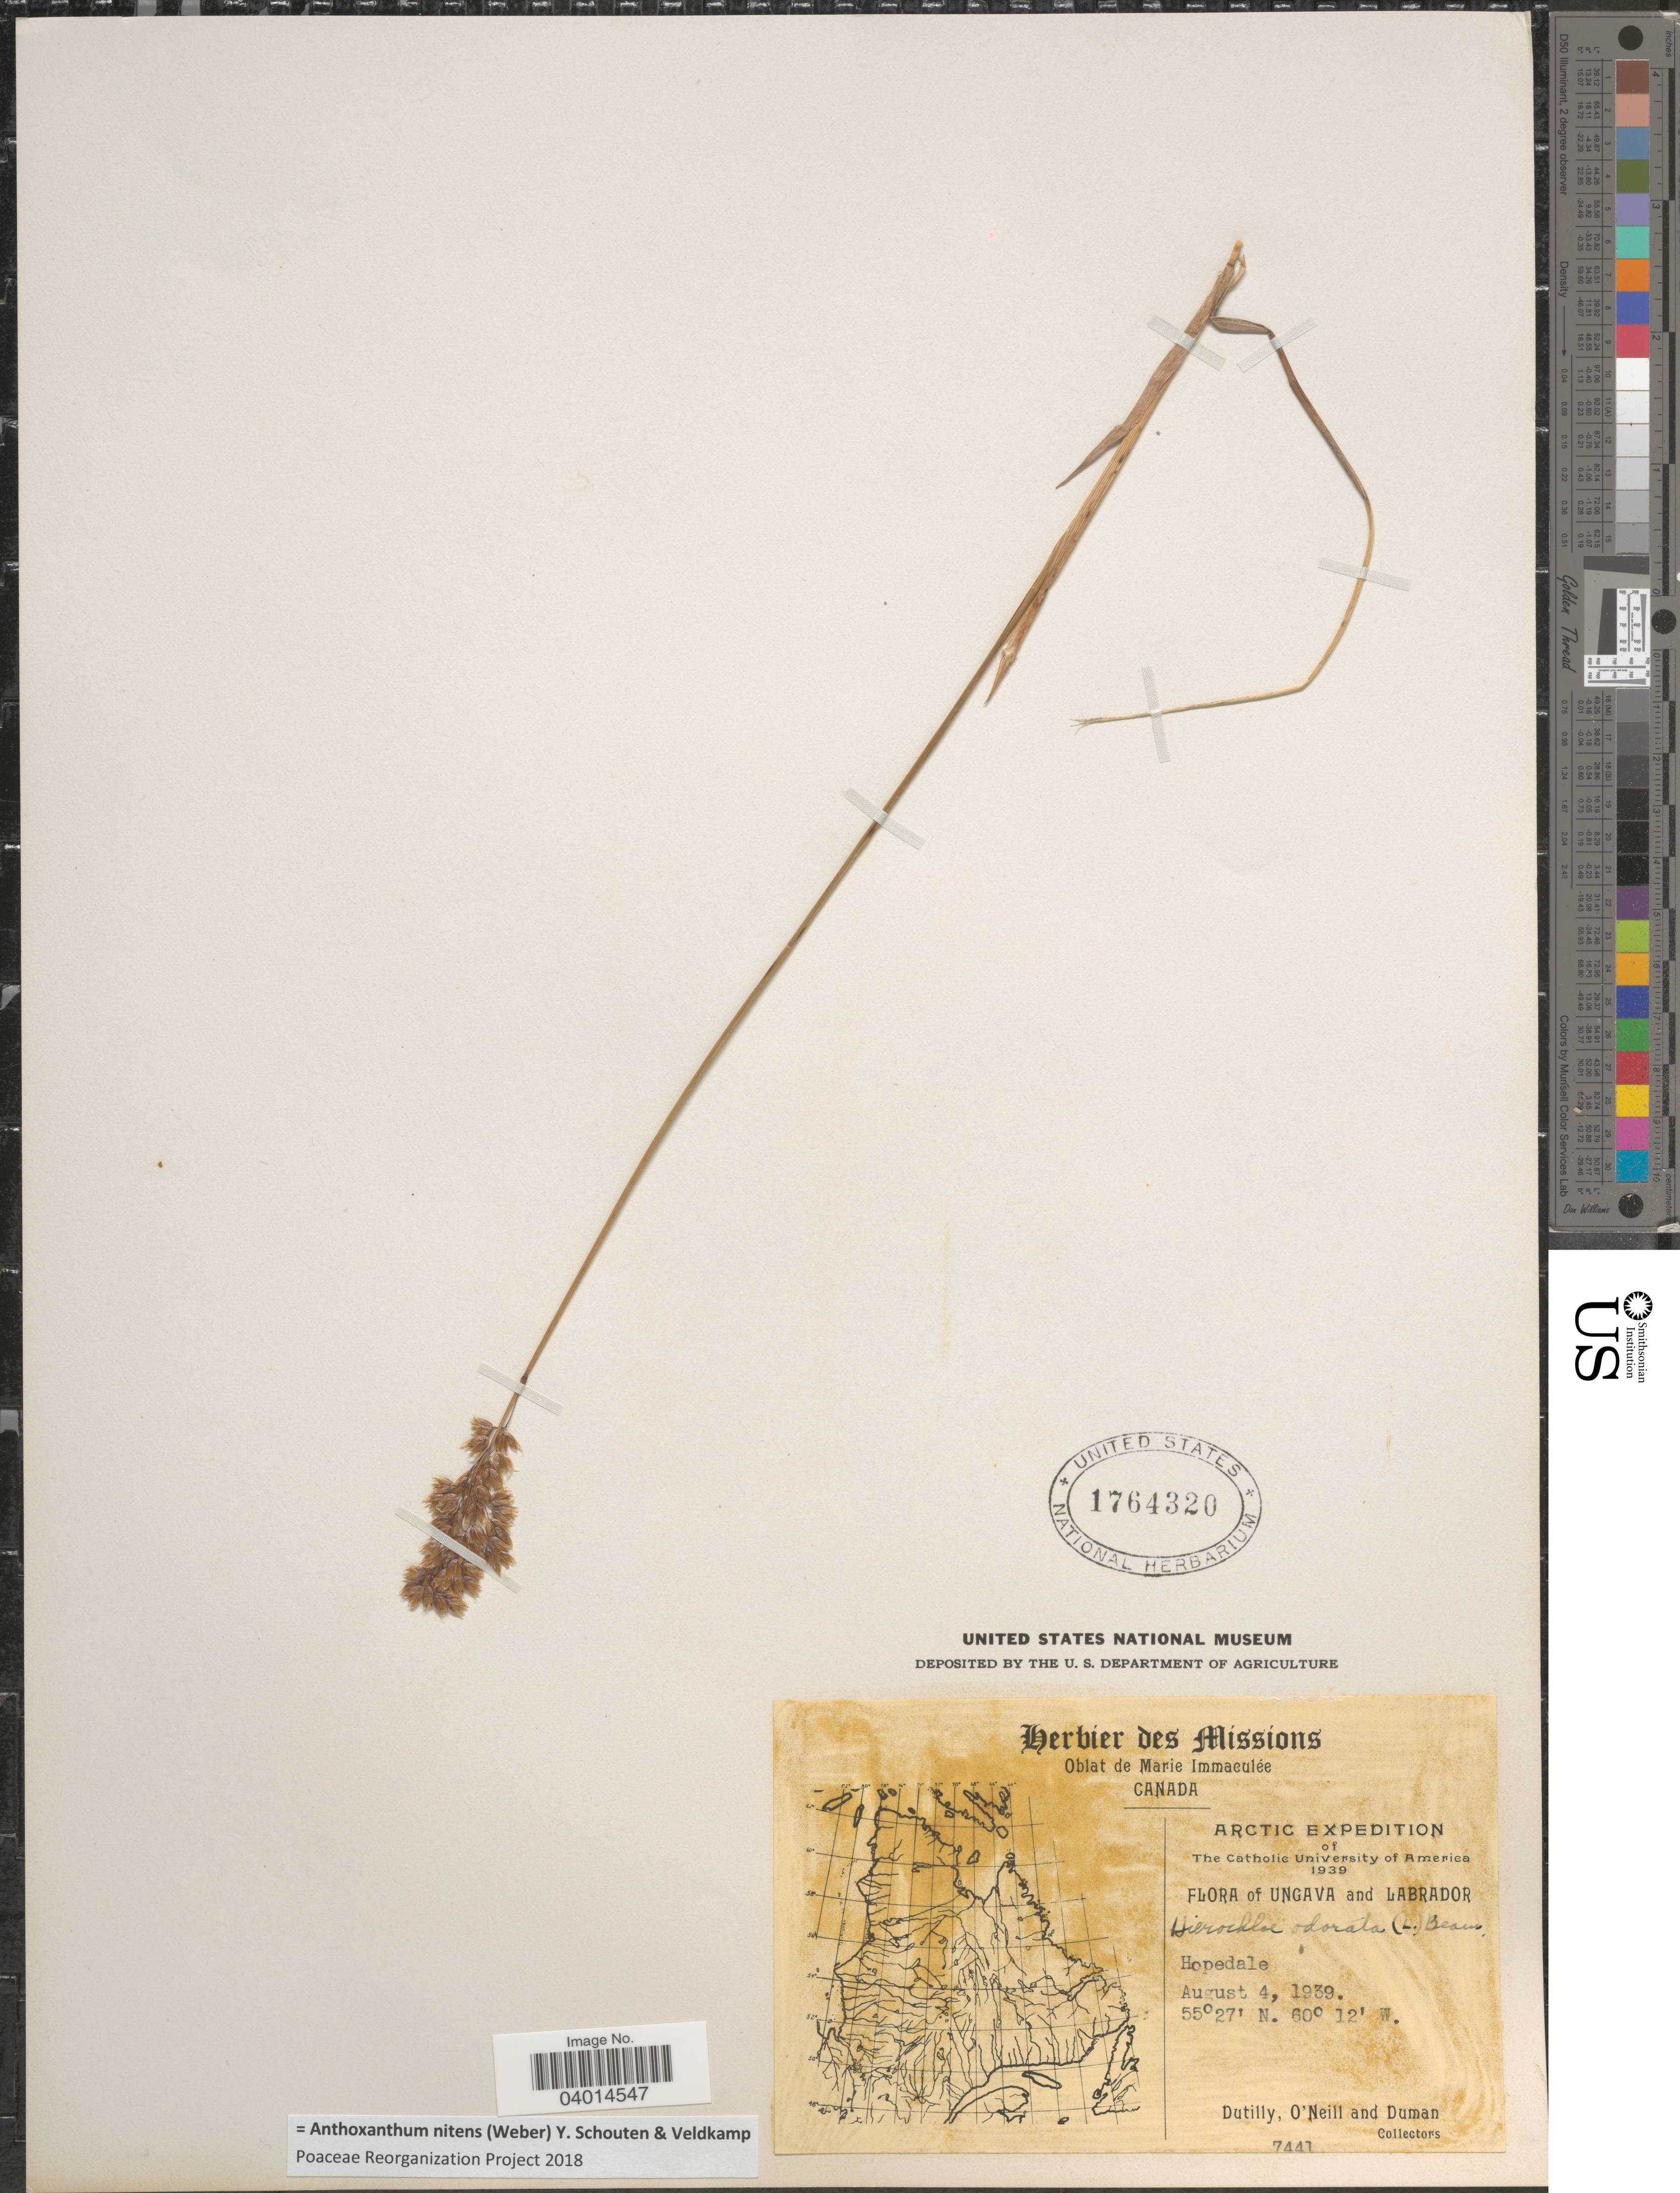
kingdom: Plantae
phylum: Tracheophyta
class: Liliopsida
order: Poales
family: Poaceae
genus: Anthoxanthum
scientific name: Anthoxanthum nitens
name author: (G.H. Weber) R.T.A. Schouten & Veldkamp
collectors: -. Dutilly, -. O'Neill & -. Duman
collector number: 7441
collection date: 1939-08-04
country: Canada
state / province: Newfoundland and Labrador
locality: Ungava and Labrador. Hopedale.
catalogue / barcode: US 1764320